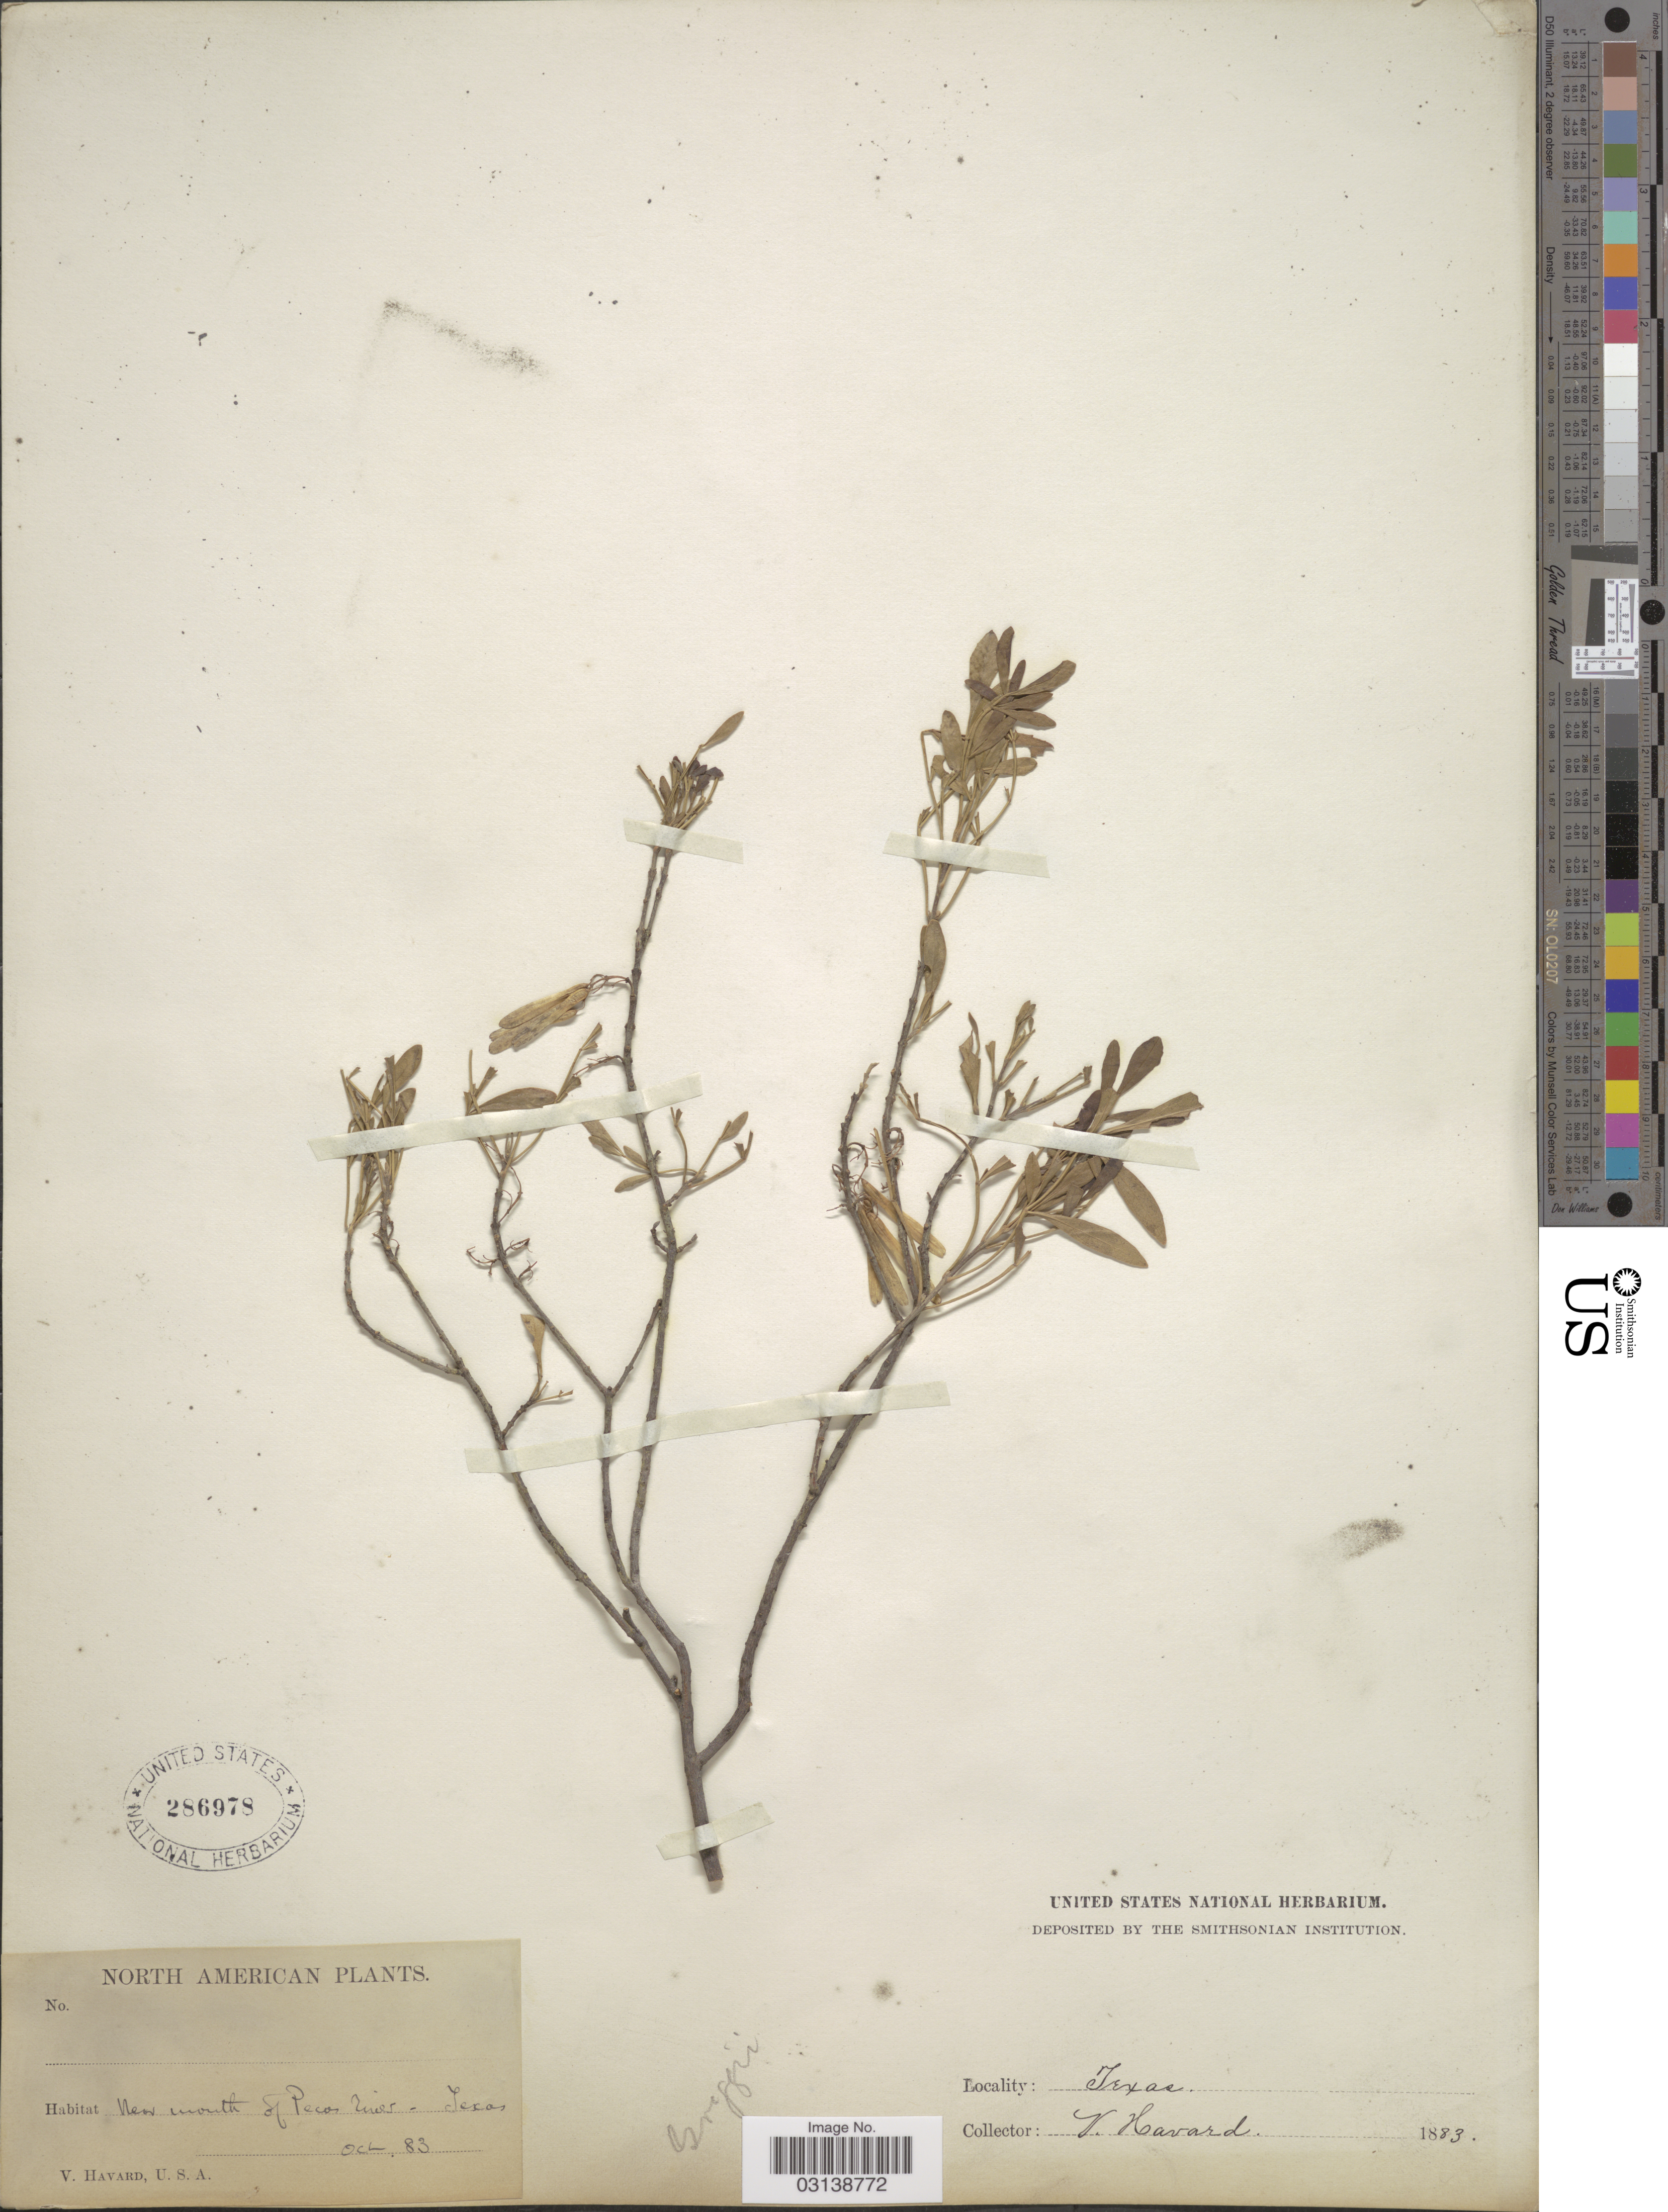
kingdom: Plantae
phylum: Tracheophyta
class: Magnoliopsida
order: Lamiales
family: Oleaceae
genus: Fraxinus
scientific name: Fraxinus greggii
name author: A. Gray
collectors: V. Havard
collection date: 1883-10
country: United States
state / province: Texas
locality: New mouth of Pecos River.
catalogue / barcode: US 286978